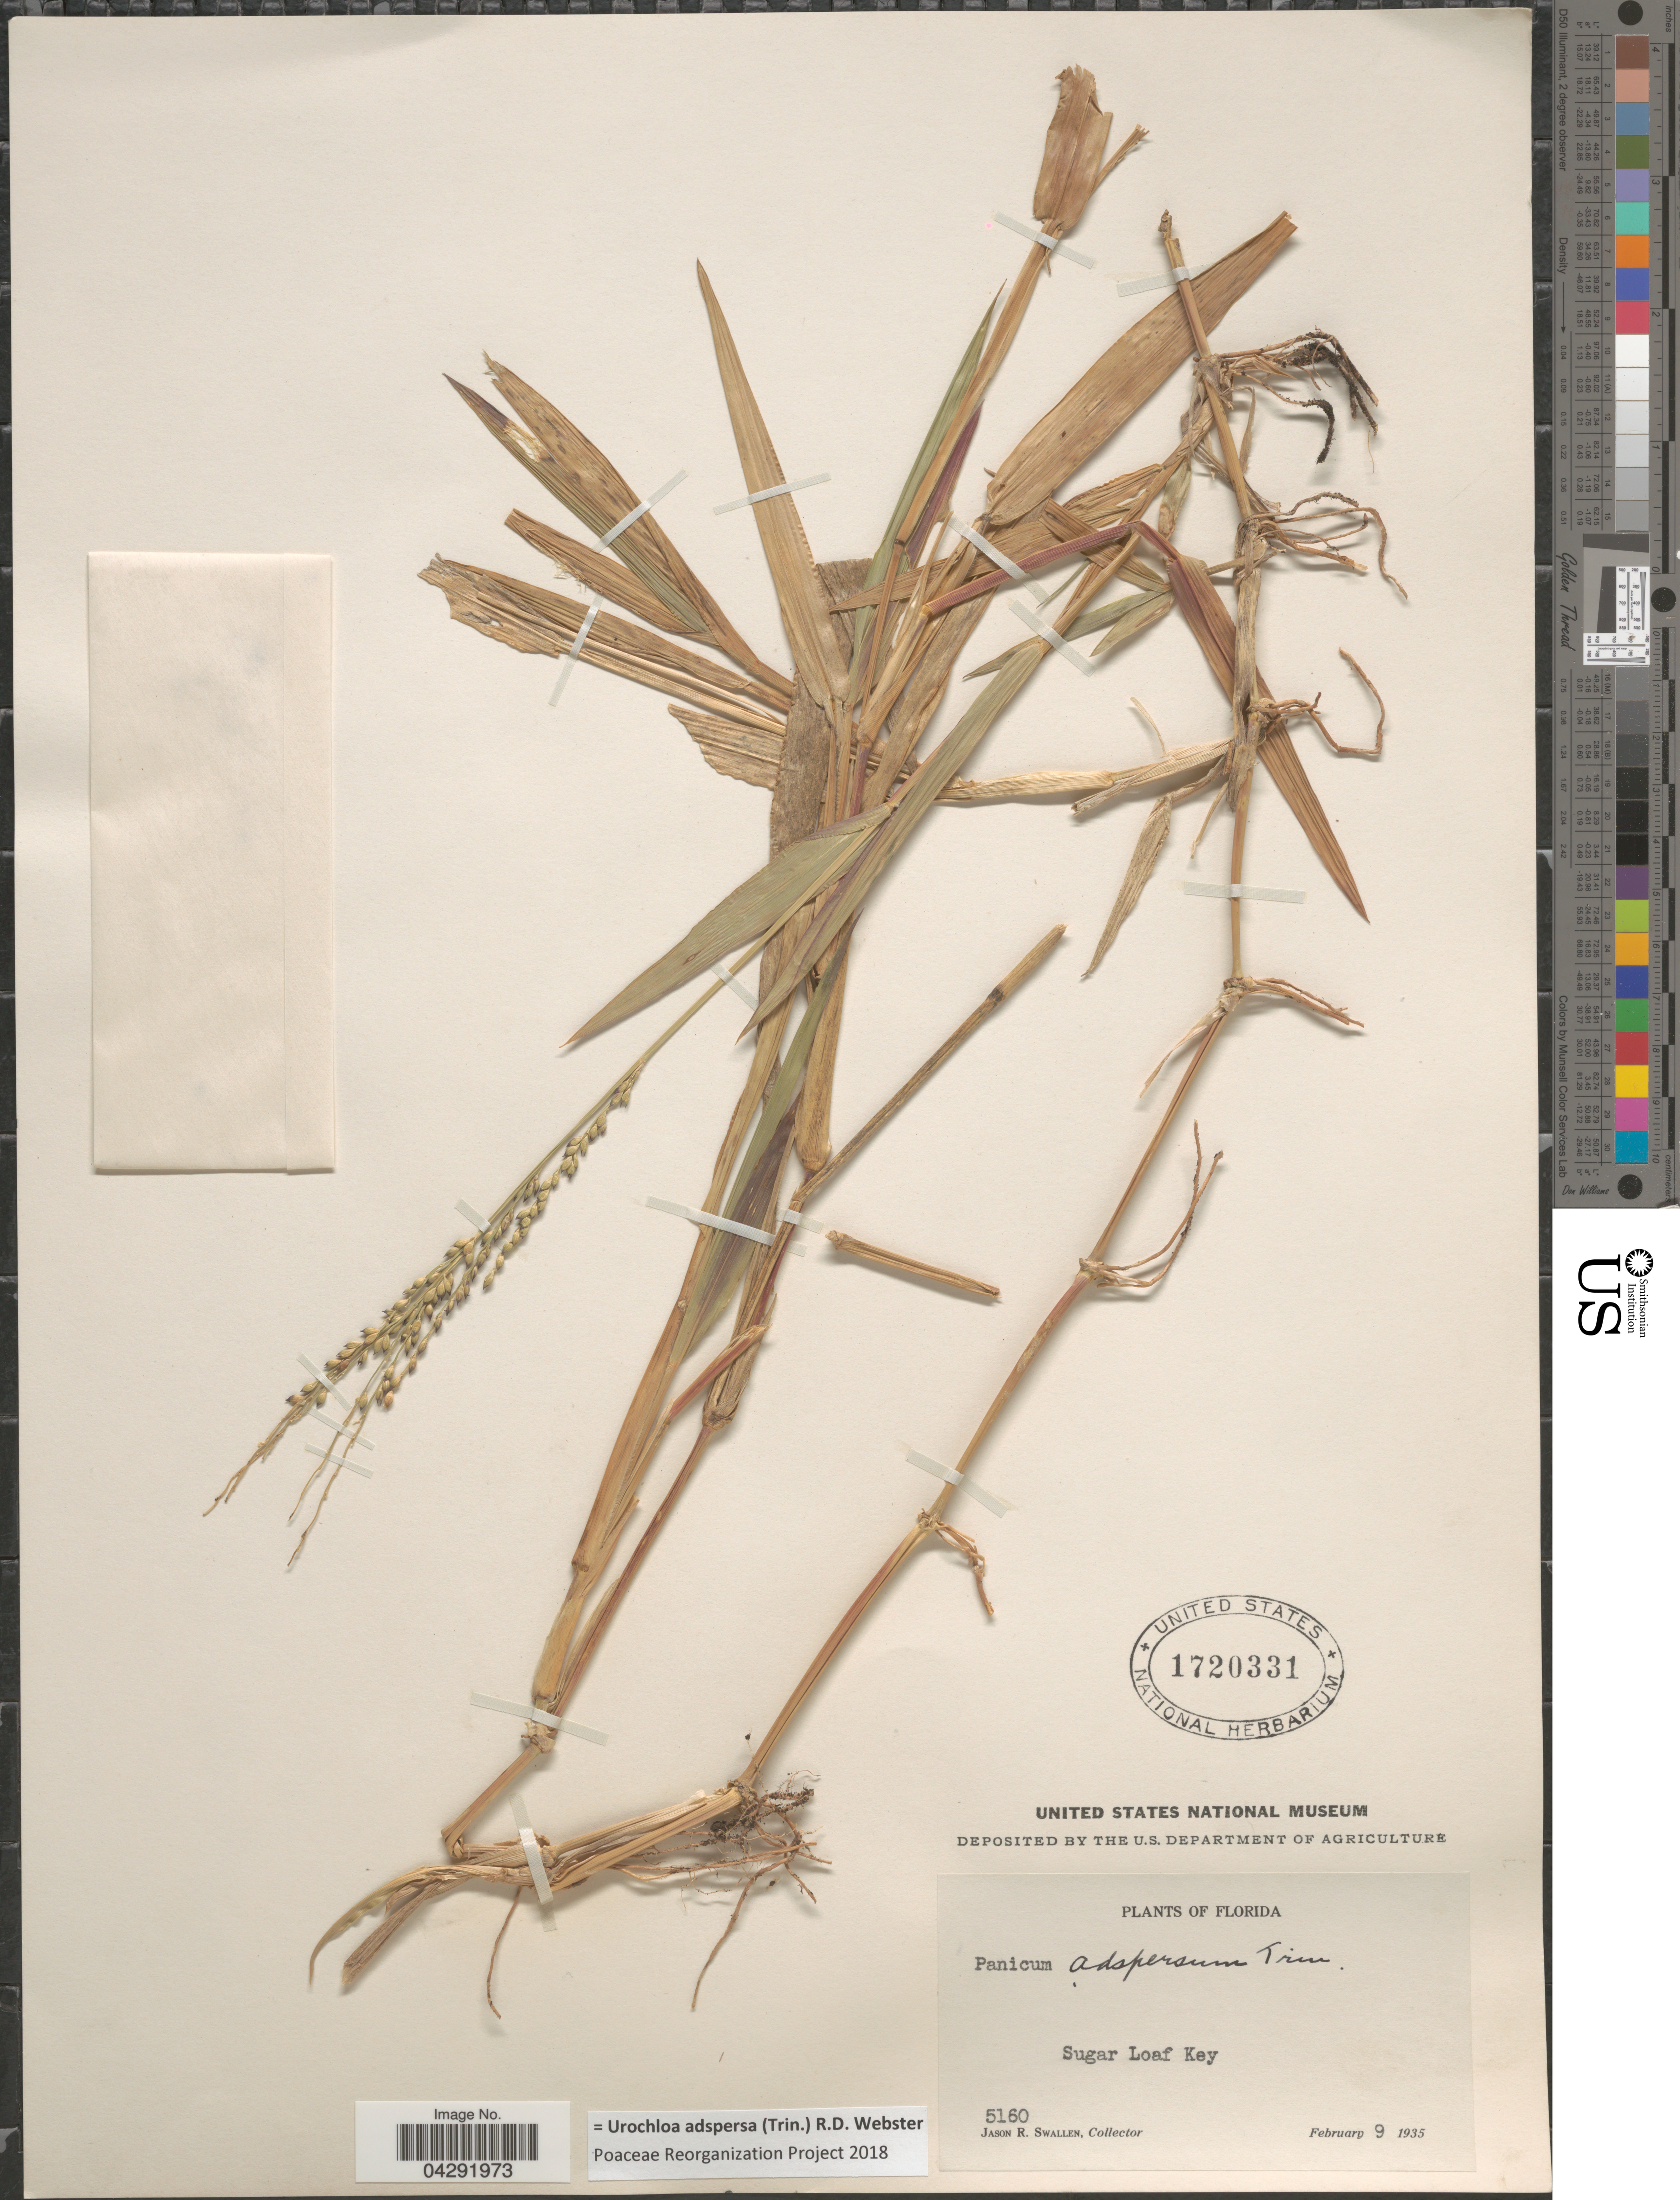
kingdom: Plantae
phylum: Tracheophyta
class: Liliopsida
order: Poales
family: Poaceae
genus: Urochloa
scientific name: Urochloa adspersa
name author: (Trin.) R.D. Webster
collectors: J. R. Swallen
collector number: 5160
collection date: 1935-02-09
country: United States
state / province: Florida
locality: Sugar Loaf Key.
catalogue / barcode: US 1720331